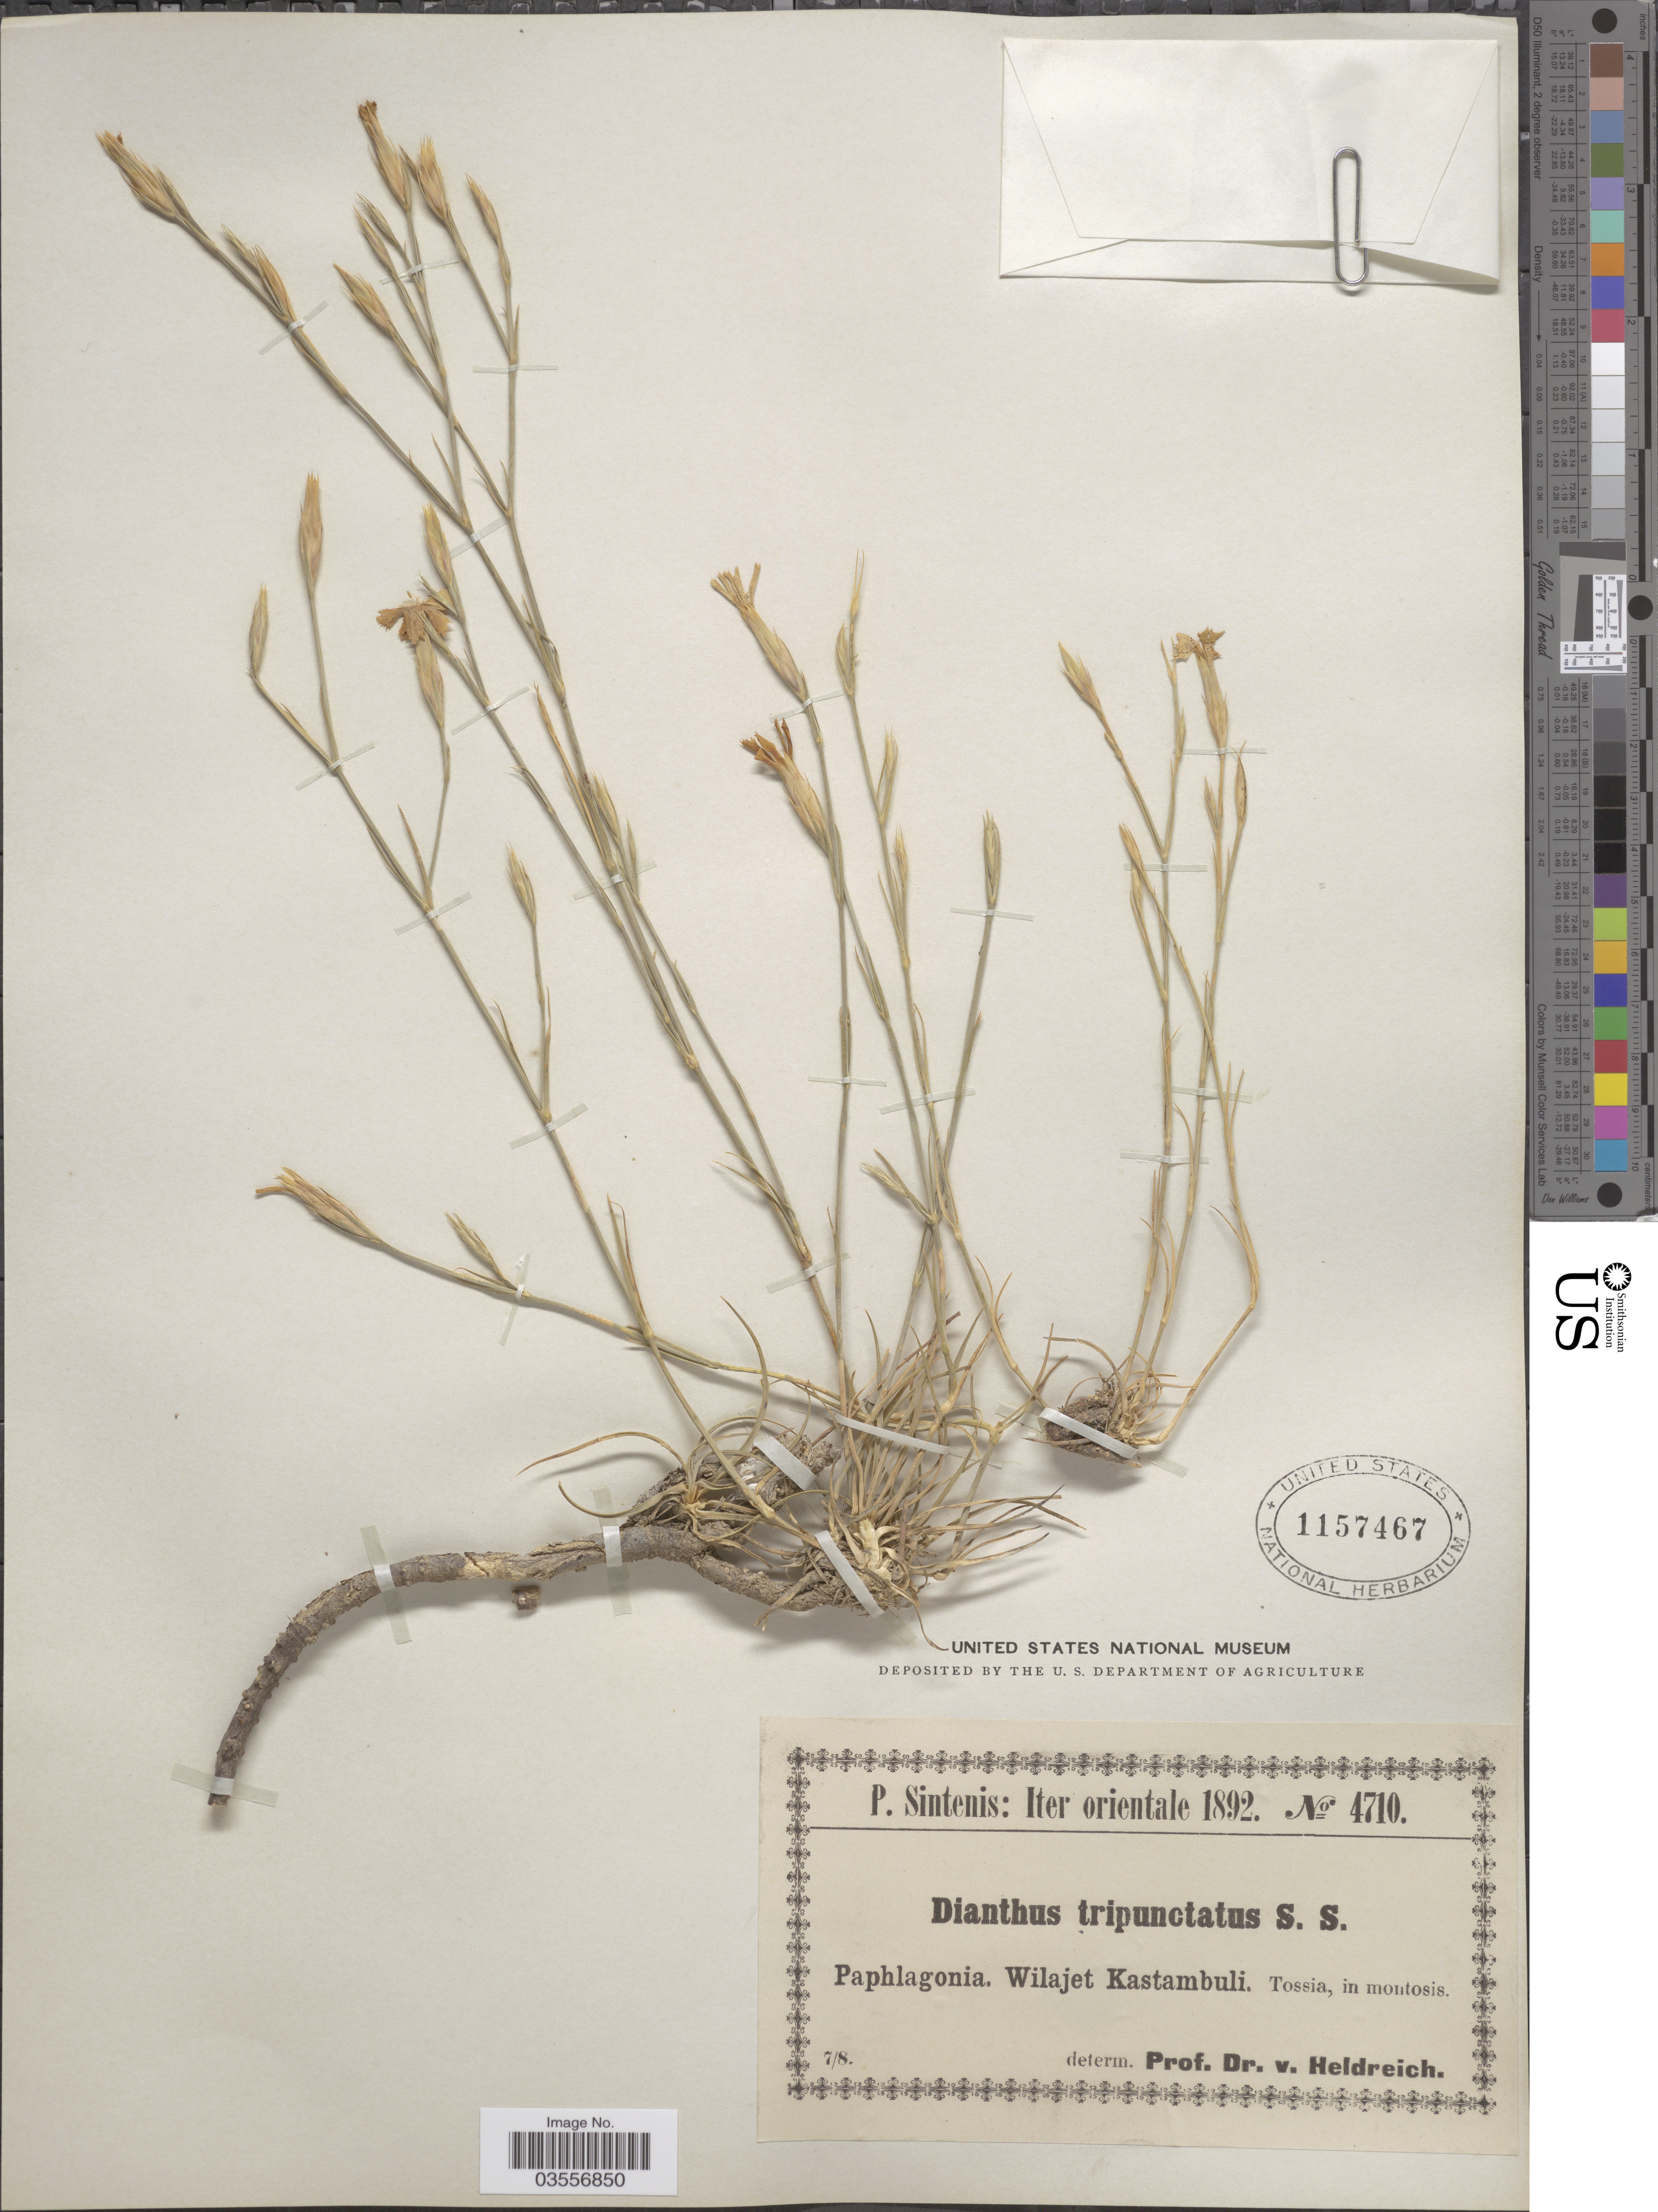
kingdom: Plantae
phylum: Tracheophyta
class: Magnoliopsida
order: Caryophyllales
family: Caryophyllaceae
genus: Dianthus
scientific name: Dianthus tripunctatus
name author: Sm.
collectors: P. Sintenis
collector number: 4710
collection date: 1892-08-07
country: Turkey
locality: Iter orientale. Paphlagonia. Wilajet Kastambuli, Tossia, in montosis.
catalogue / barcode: US 1157467